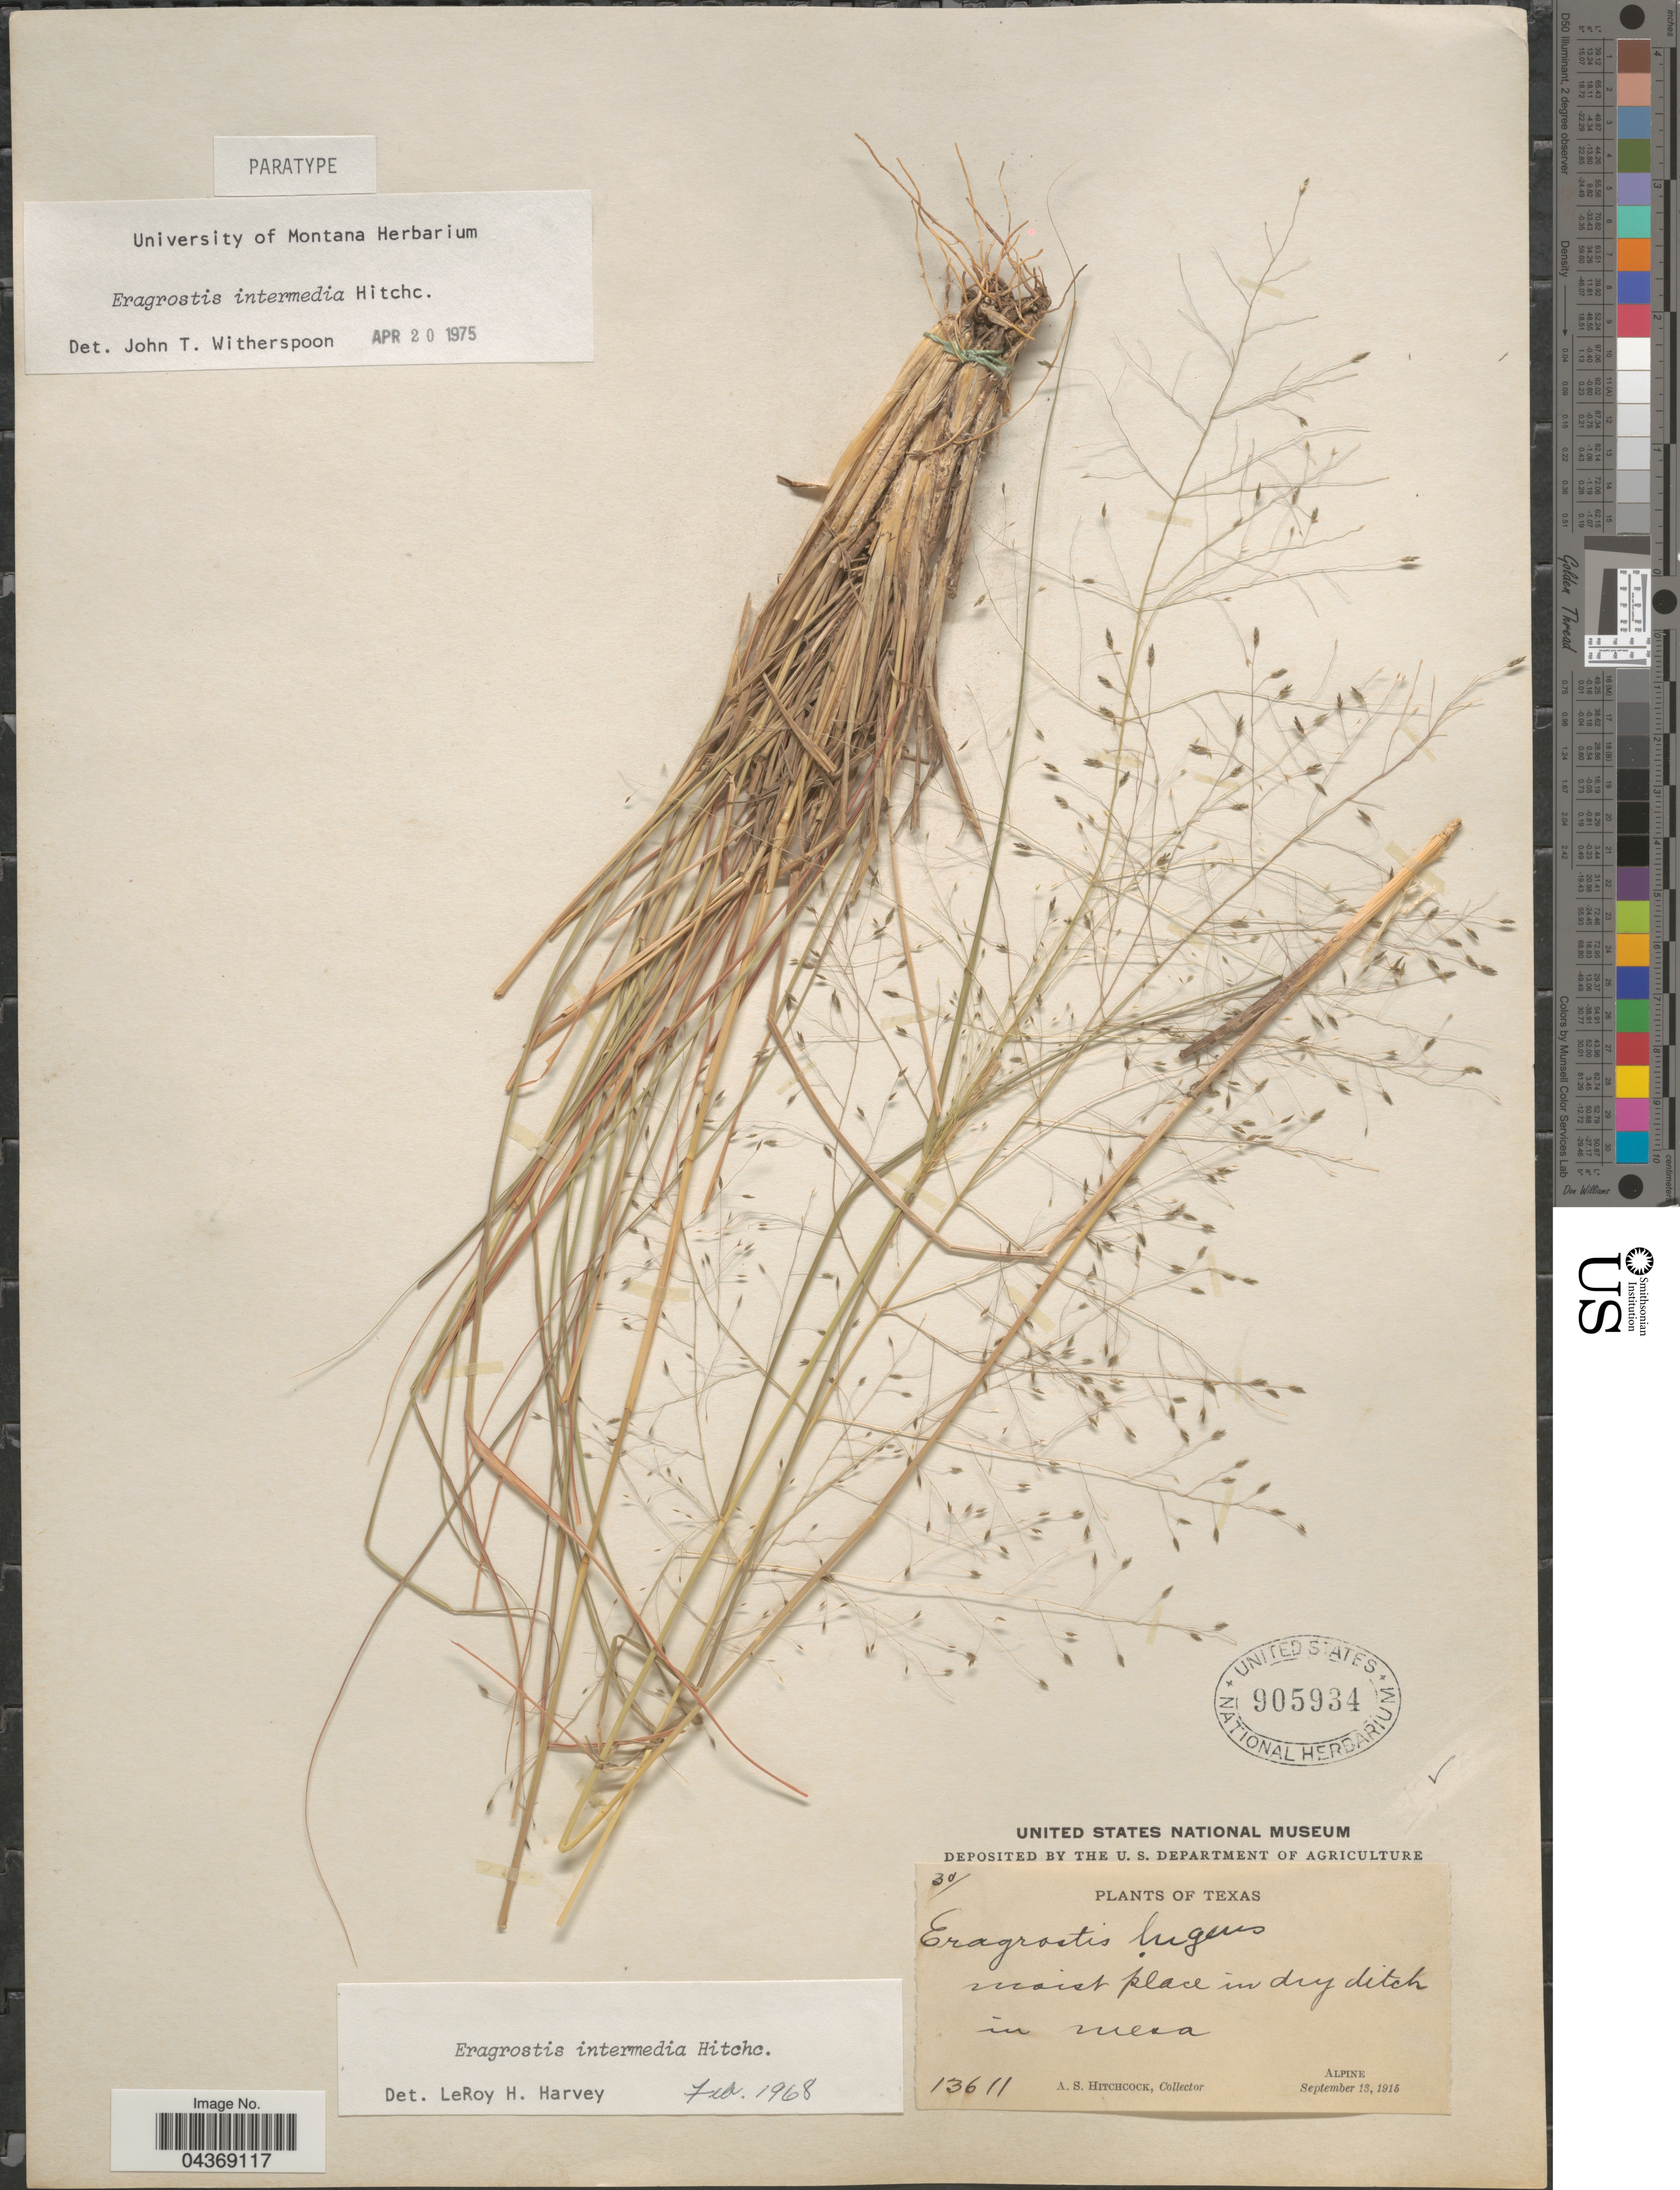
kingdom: Plantae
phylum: Tracheophyta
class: Liliopsida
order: Poales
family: Poaceae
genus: Eragrostis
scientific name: Eragrostis intermedia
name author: Hitchc.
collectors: A. S. Hitchcock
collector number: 13611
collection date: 1915-09-13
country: United States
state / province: Texas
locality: Moist place in dry ditch in mesa. Alpine.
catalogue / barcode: US 905934